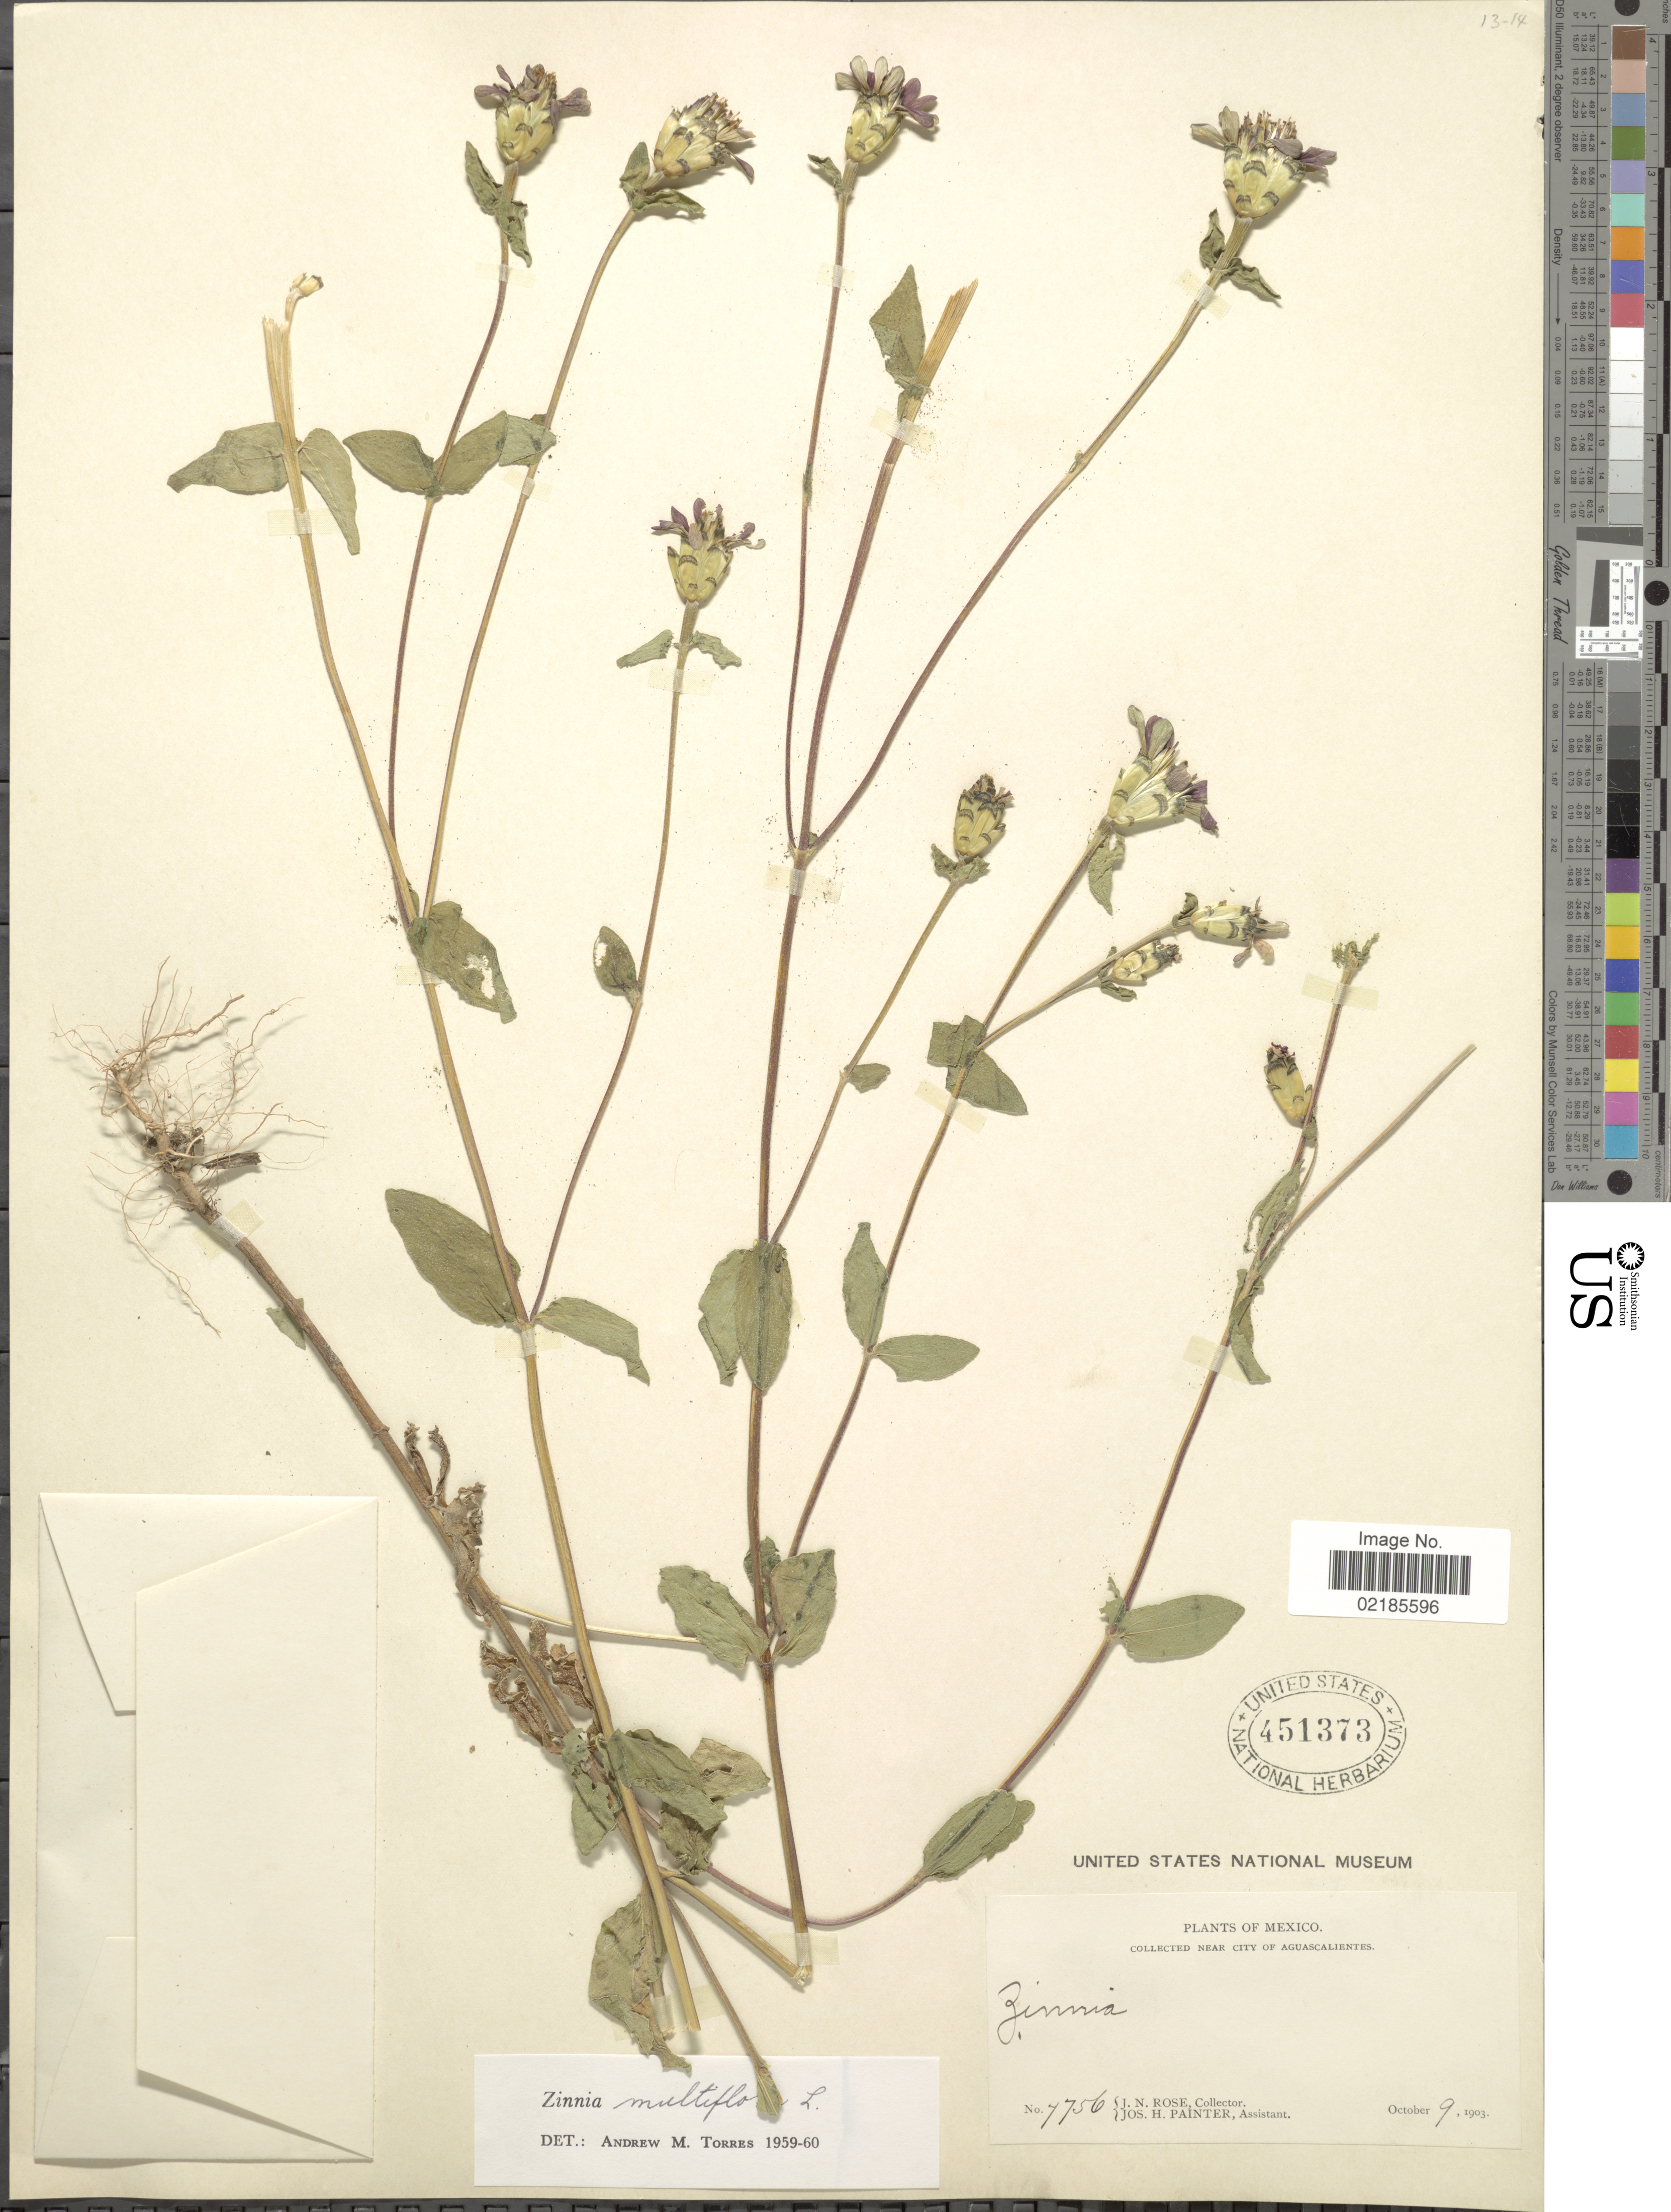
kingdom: Plantae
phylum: Tracheophyta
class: Magnoliopsida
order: Asterales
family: Asteraceae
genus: Zinnia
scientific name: Zinnia peruviana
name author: (L.) L.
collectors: J. N. Rose & J. H. Painter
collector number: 7756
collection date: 1903-10-09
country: Mexico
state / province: Aguascalientes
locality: Near City of Aguascalientes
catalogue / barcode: US 451373